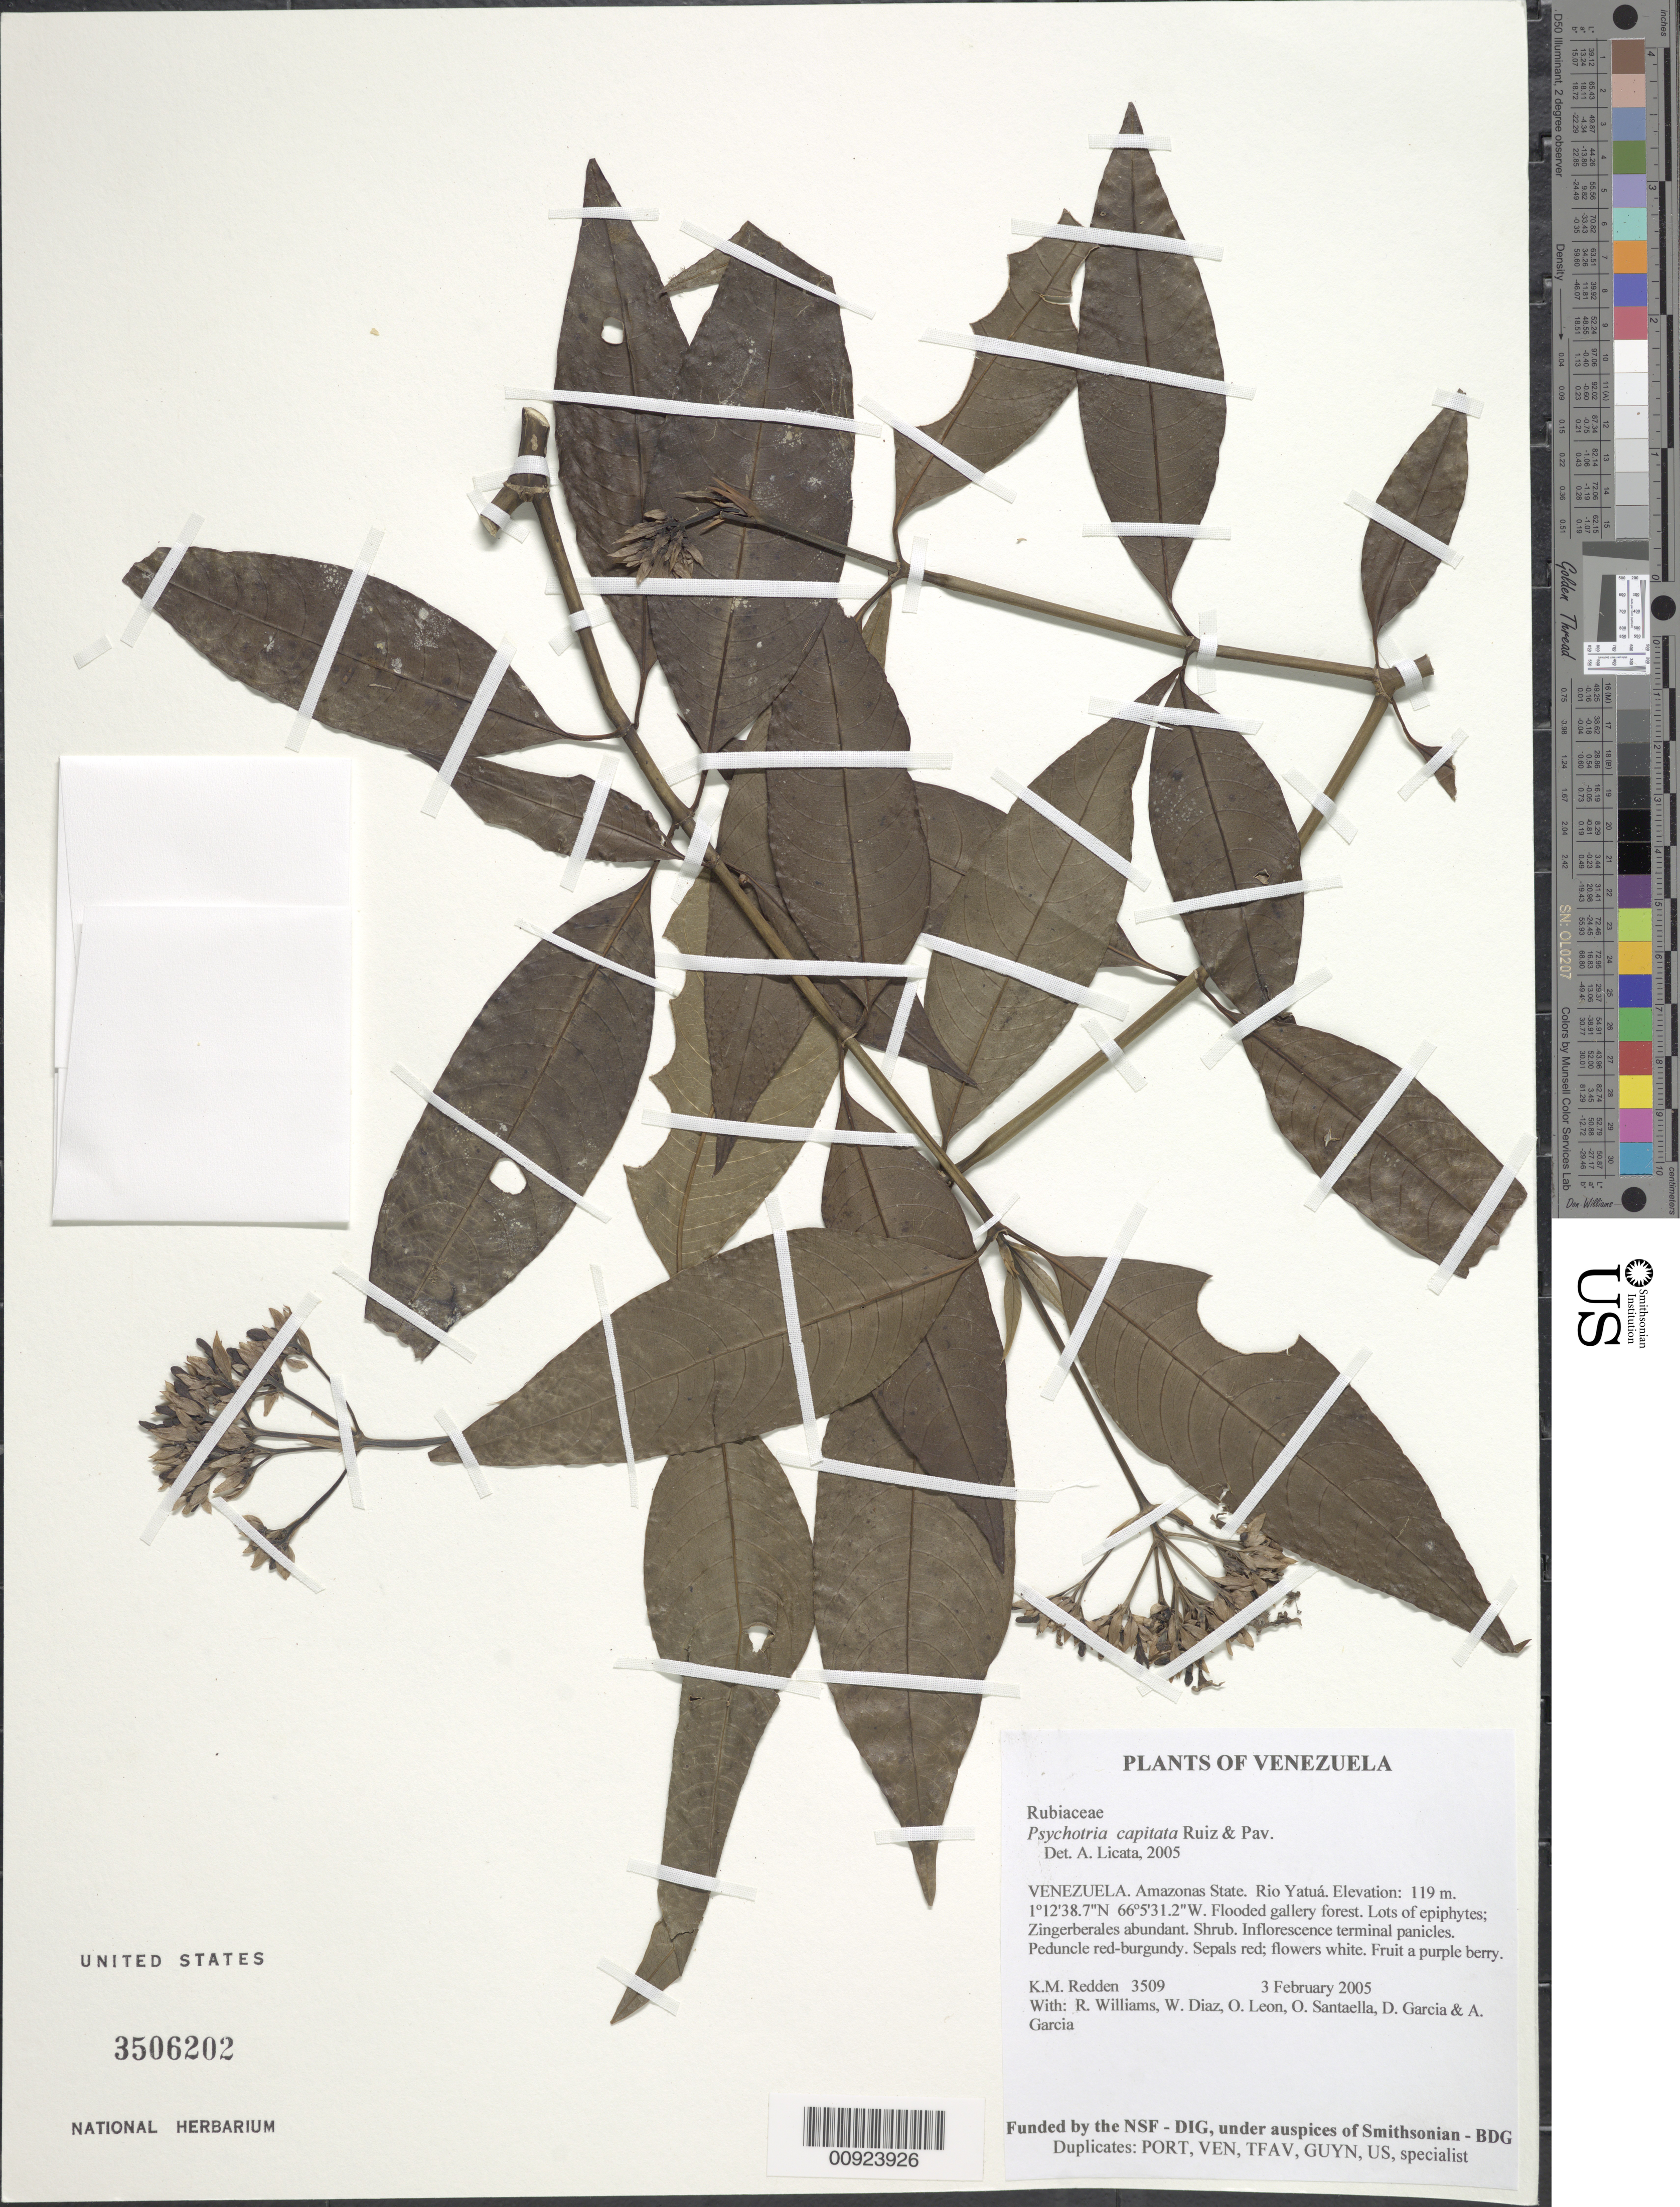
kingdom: Plantae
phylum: Tracheophyta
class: Magnoliopsida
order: Gentianales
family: Rubiaceae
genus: Psychotria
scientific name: Psychotria capitata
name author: Ruiz & Pav.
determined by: Licata, A., (PORT), Univ. Nac. Exp. de los Llanos Ezequiel Zamora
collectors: K. M. Redden, R. Williams, W. Díaz P., O. León, O. Santaella, D. Garcia & A. Garcia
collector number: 3509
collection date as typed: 3 February 2005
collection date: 2005-02-03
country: Venezuela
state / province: Amazonas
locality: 15 - Rio Yatuá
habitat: Flooded gallery forest. Lots of epiphytes; Zingerberales abundant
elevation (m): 119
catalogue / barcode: US 3506202